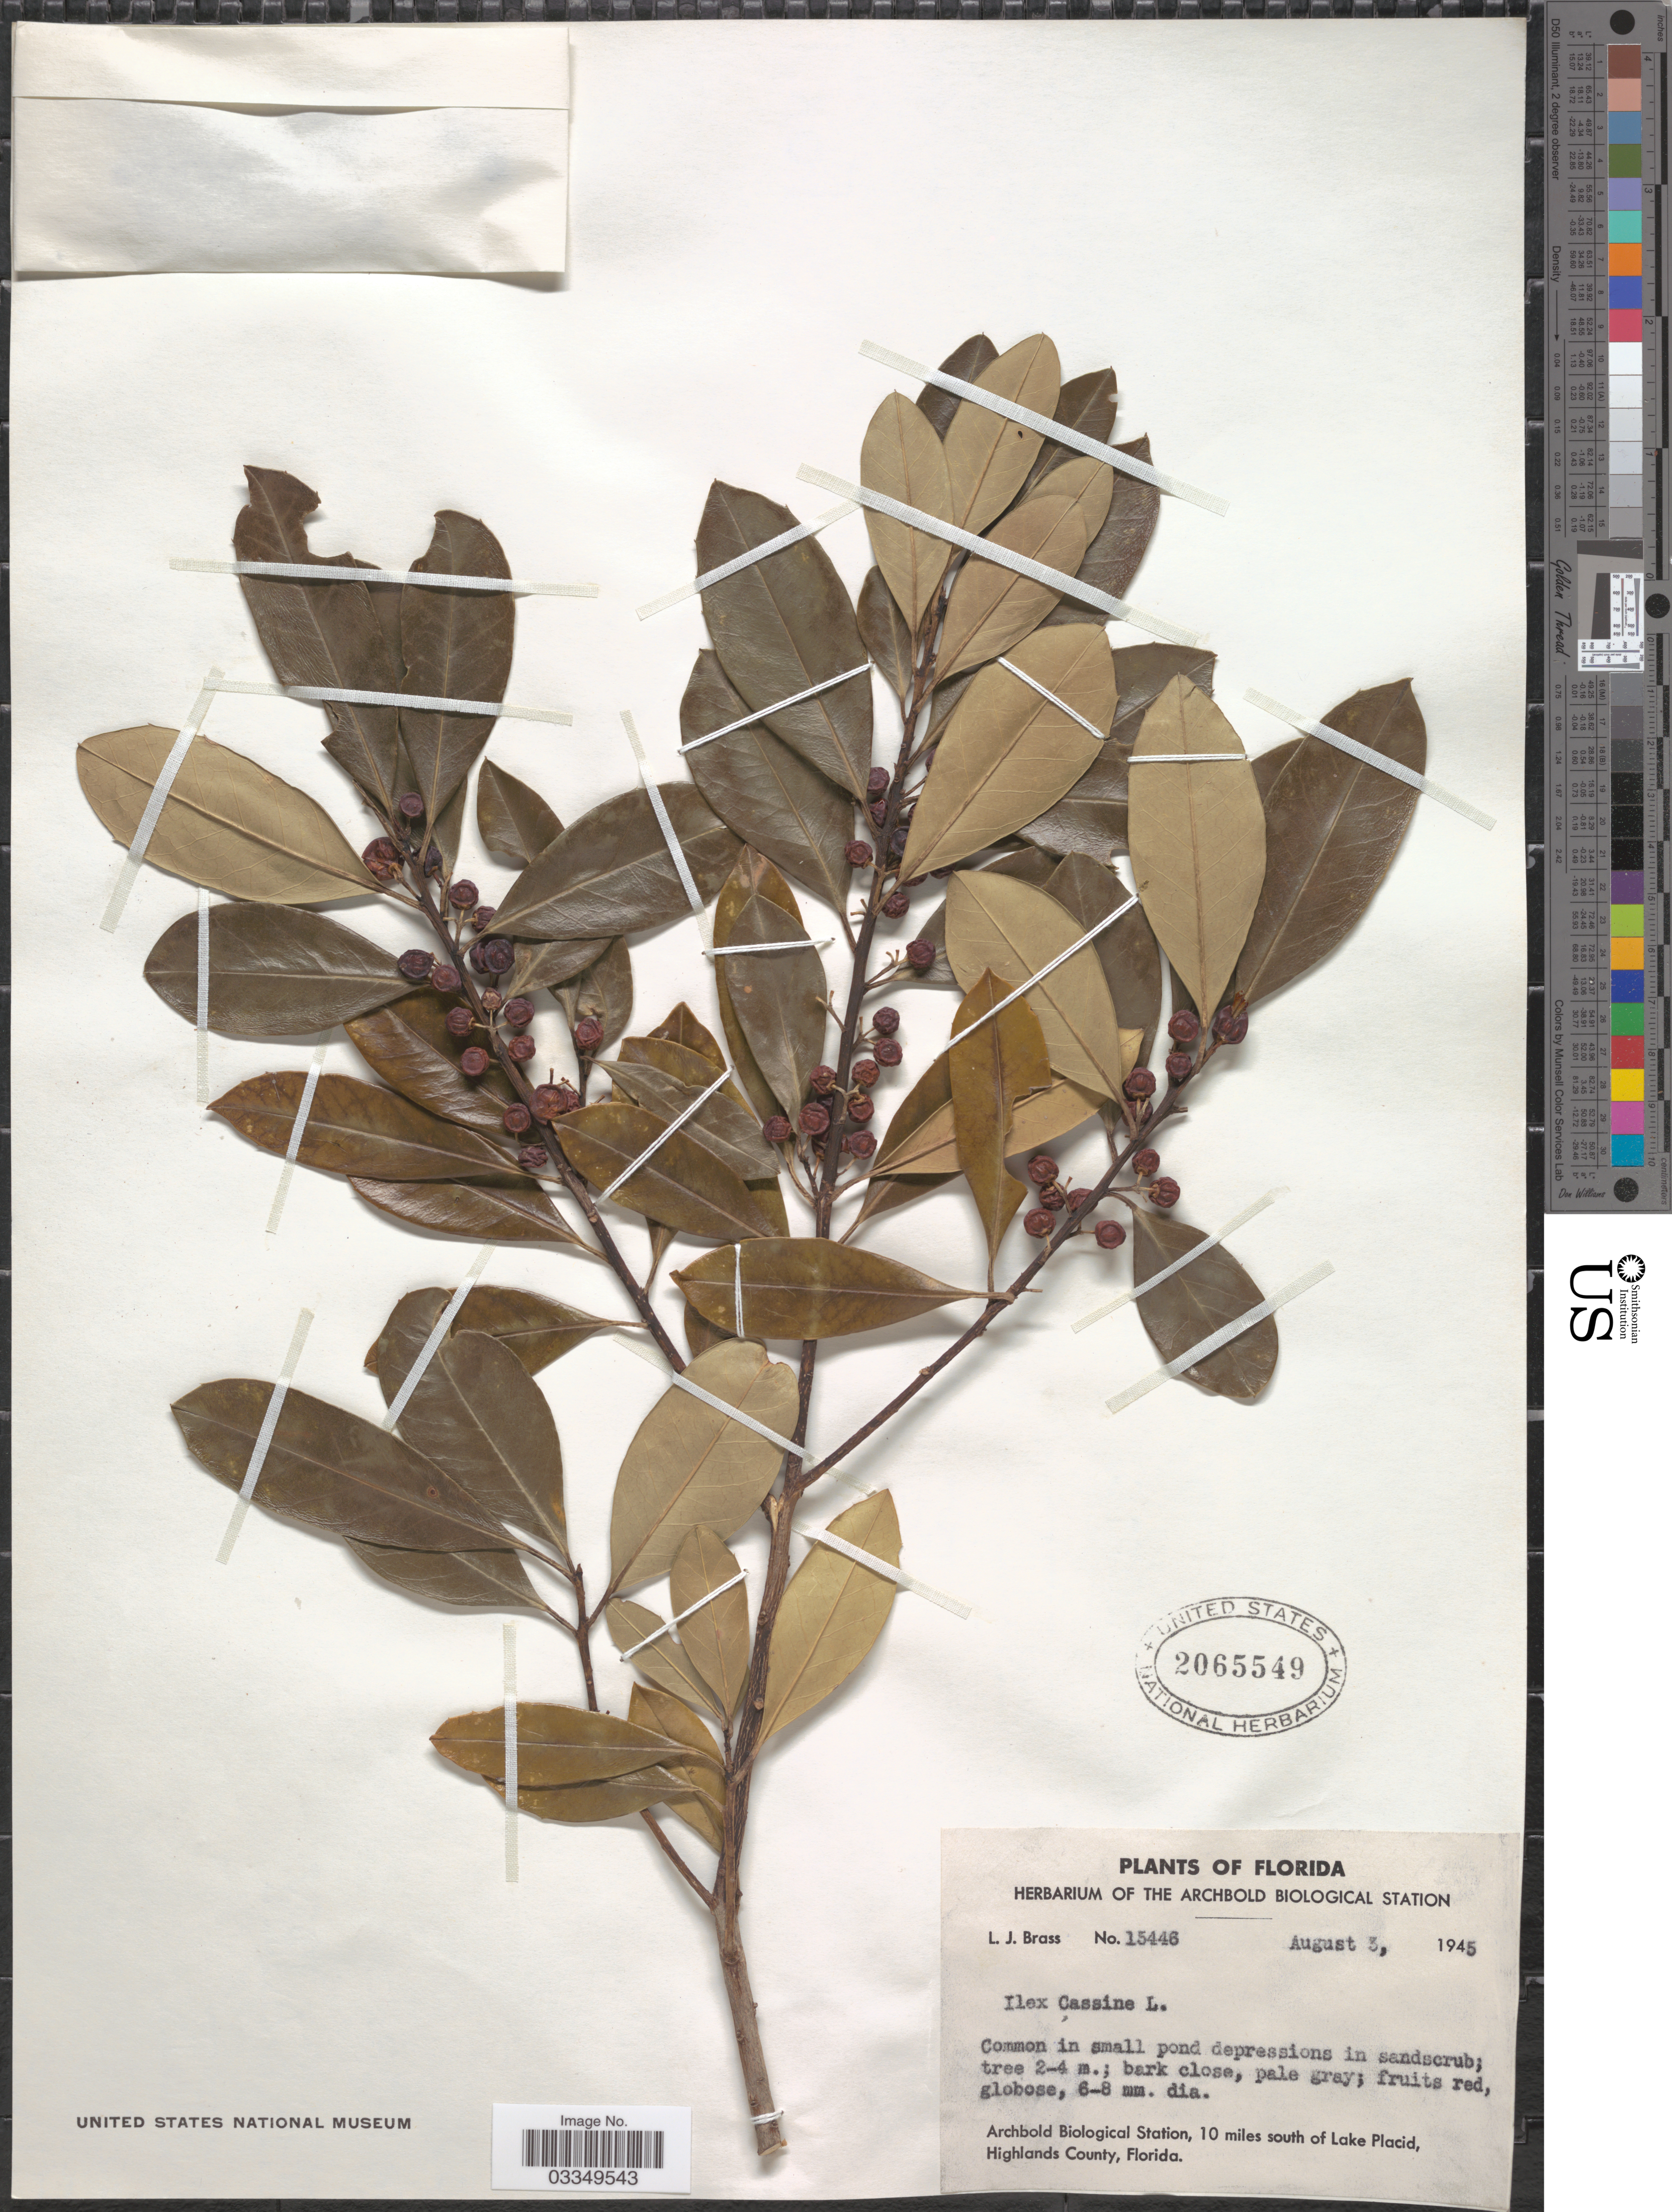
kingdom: Plantae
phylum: Tracheophyta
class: Magnoliopsida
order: Aquifoliales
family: Aquifoliaceae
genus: Ilex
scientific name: Ilex cassine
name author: L.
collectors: L. J. Brass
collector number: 15446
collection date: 1945-08-03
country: United States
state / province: Florida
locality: Archbold Biological Station, 10 miles south of Lake Placid, Highlands County.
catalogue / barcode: US 2065549